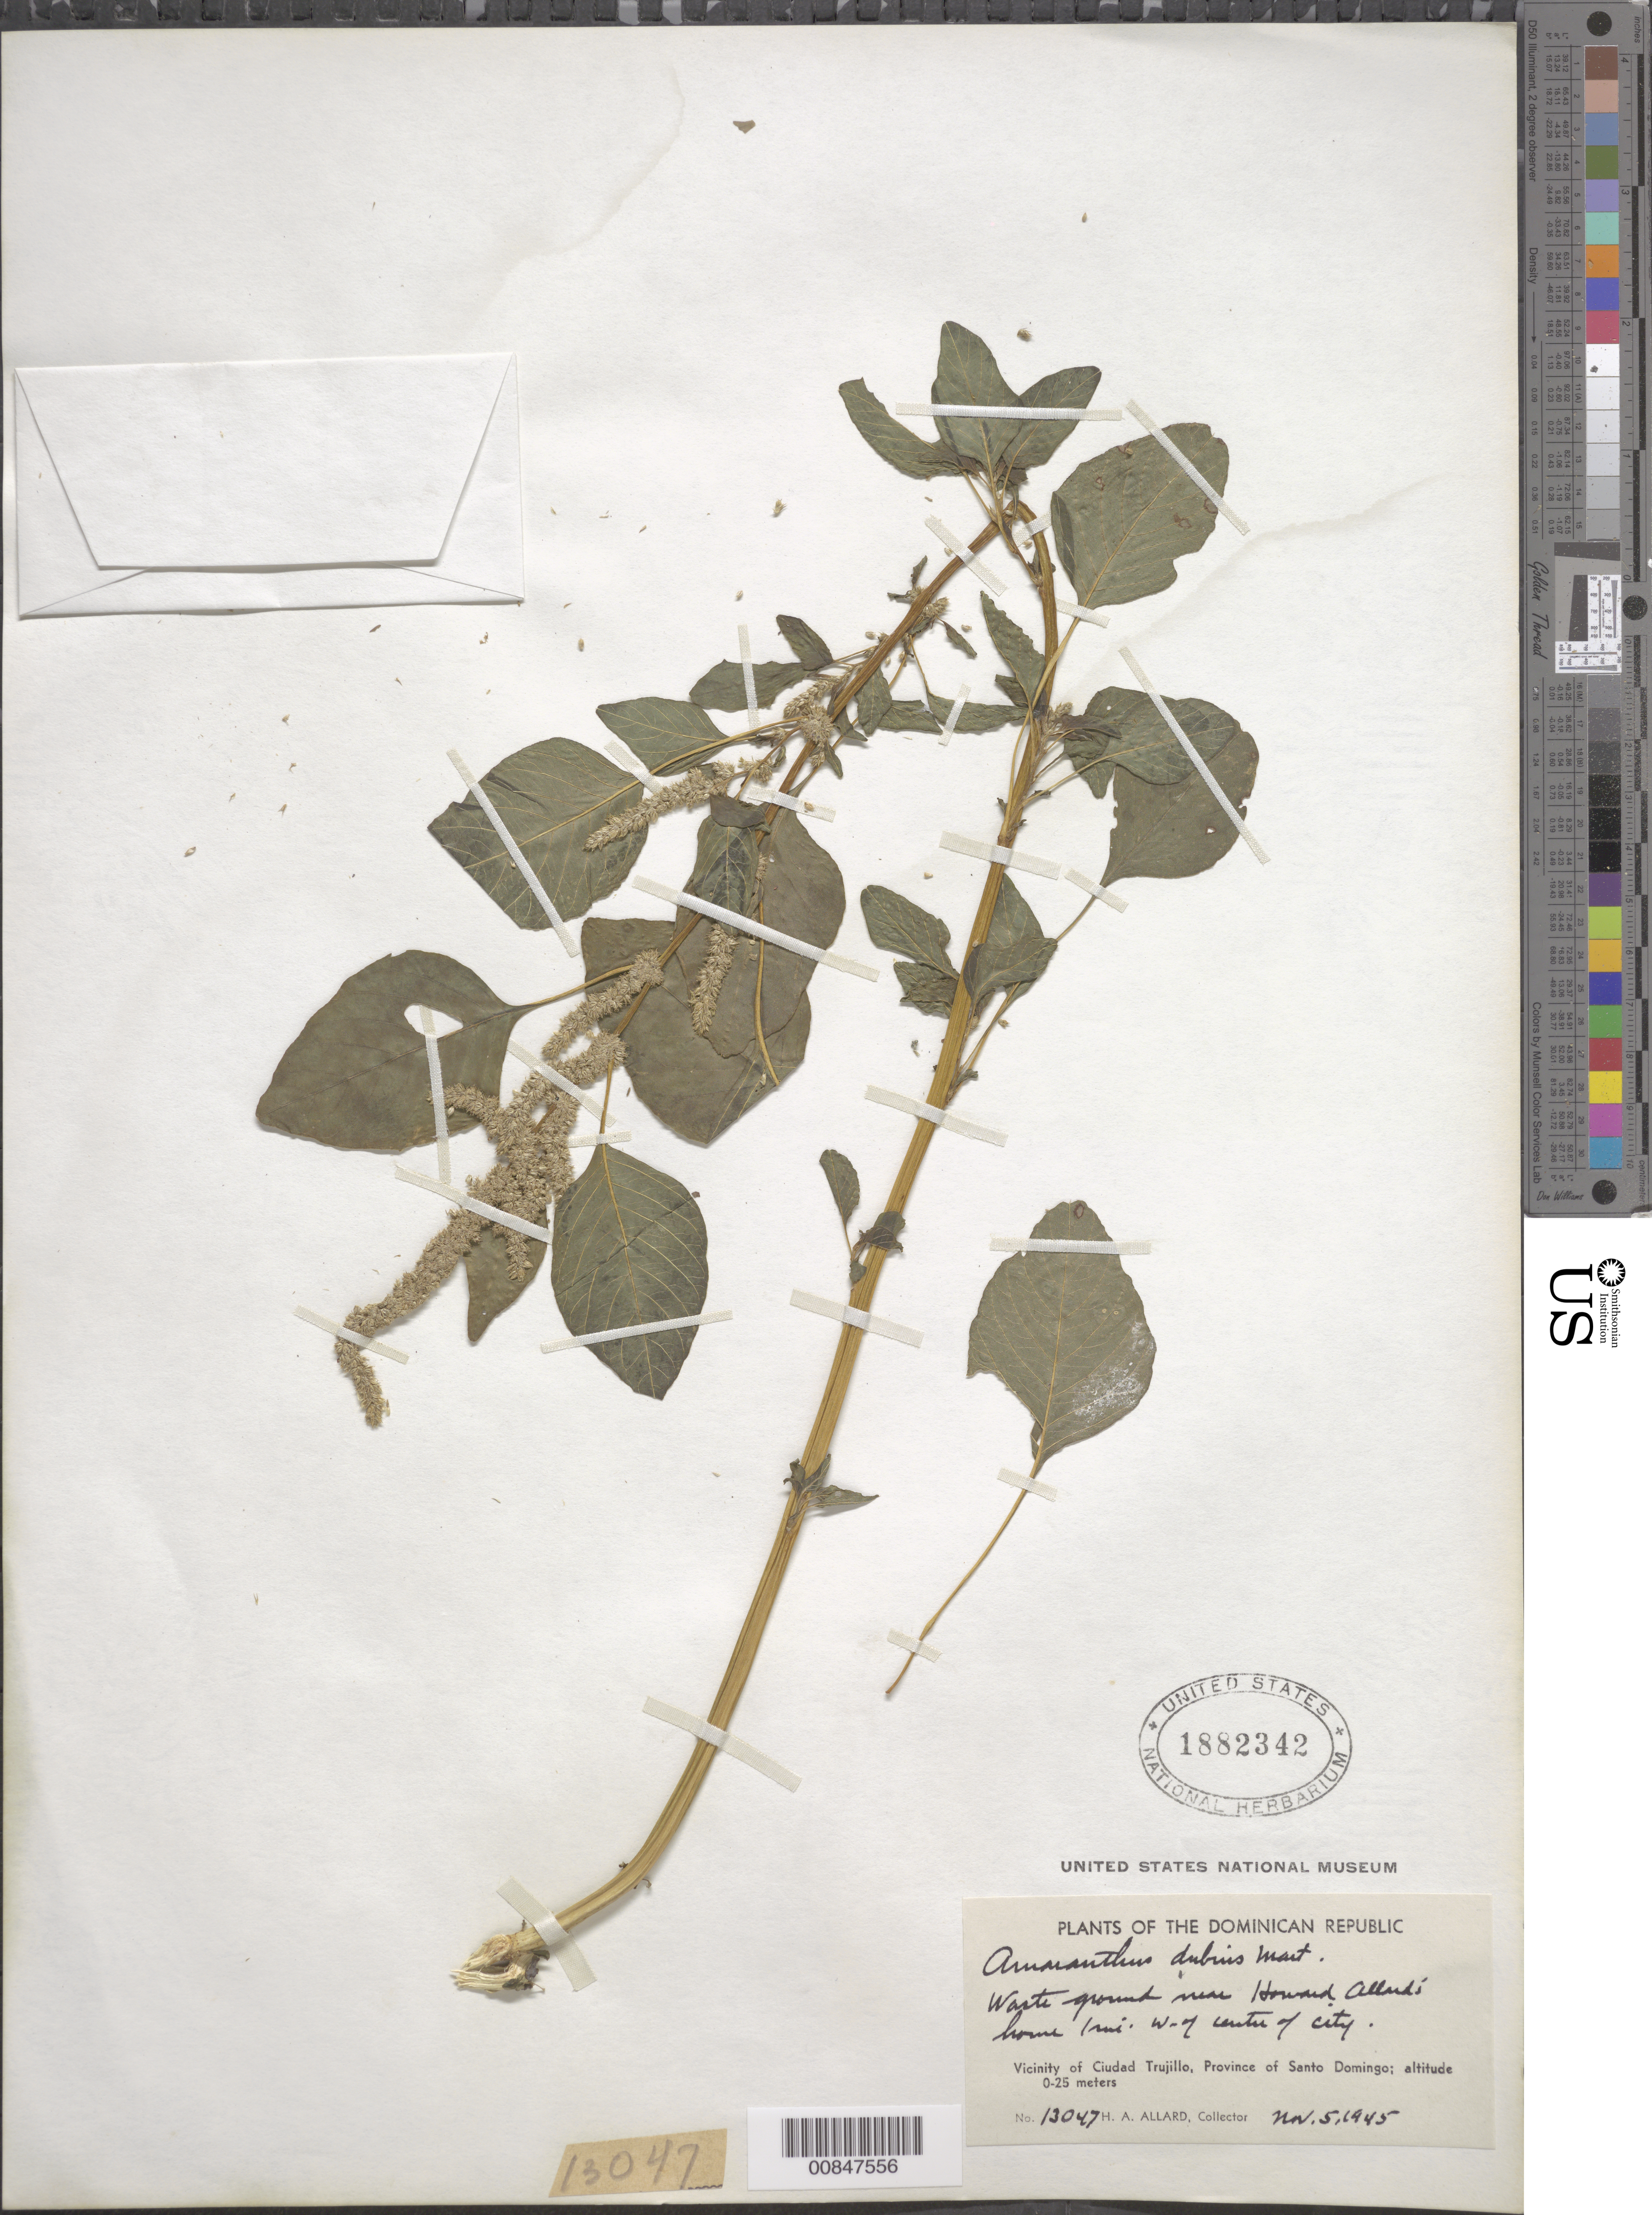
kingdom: Plantae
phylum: Tracheophyta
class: Magnoliopsida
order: Caryophyllales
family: Amaranthaceae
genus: Amaranthus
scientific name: Amaranthus dubius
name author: Mart. ex Thell.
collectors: H. A. Allard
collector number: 13047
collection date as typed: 05 Nov 1945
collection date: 1945-11-05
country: Dominican Republic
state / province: Distrito Nacional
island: Hispaniola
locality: Vicinity of Ciudad trujillo, Province of Santo Domingo (obsolete). Waste ground near Howard Allard's home, 1 mi. W of center of city.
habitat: Waste ground.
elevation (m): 0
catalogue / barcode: US 1882342